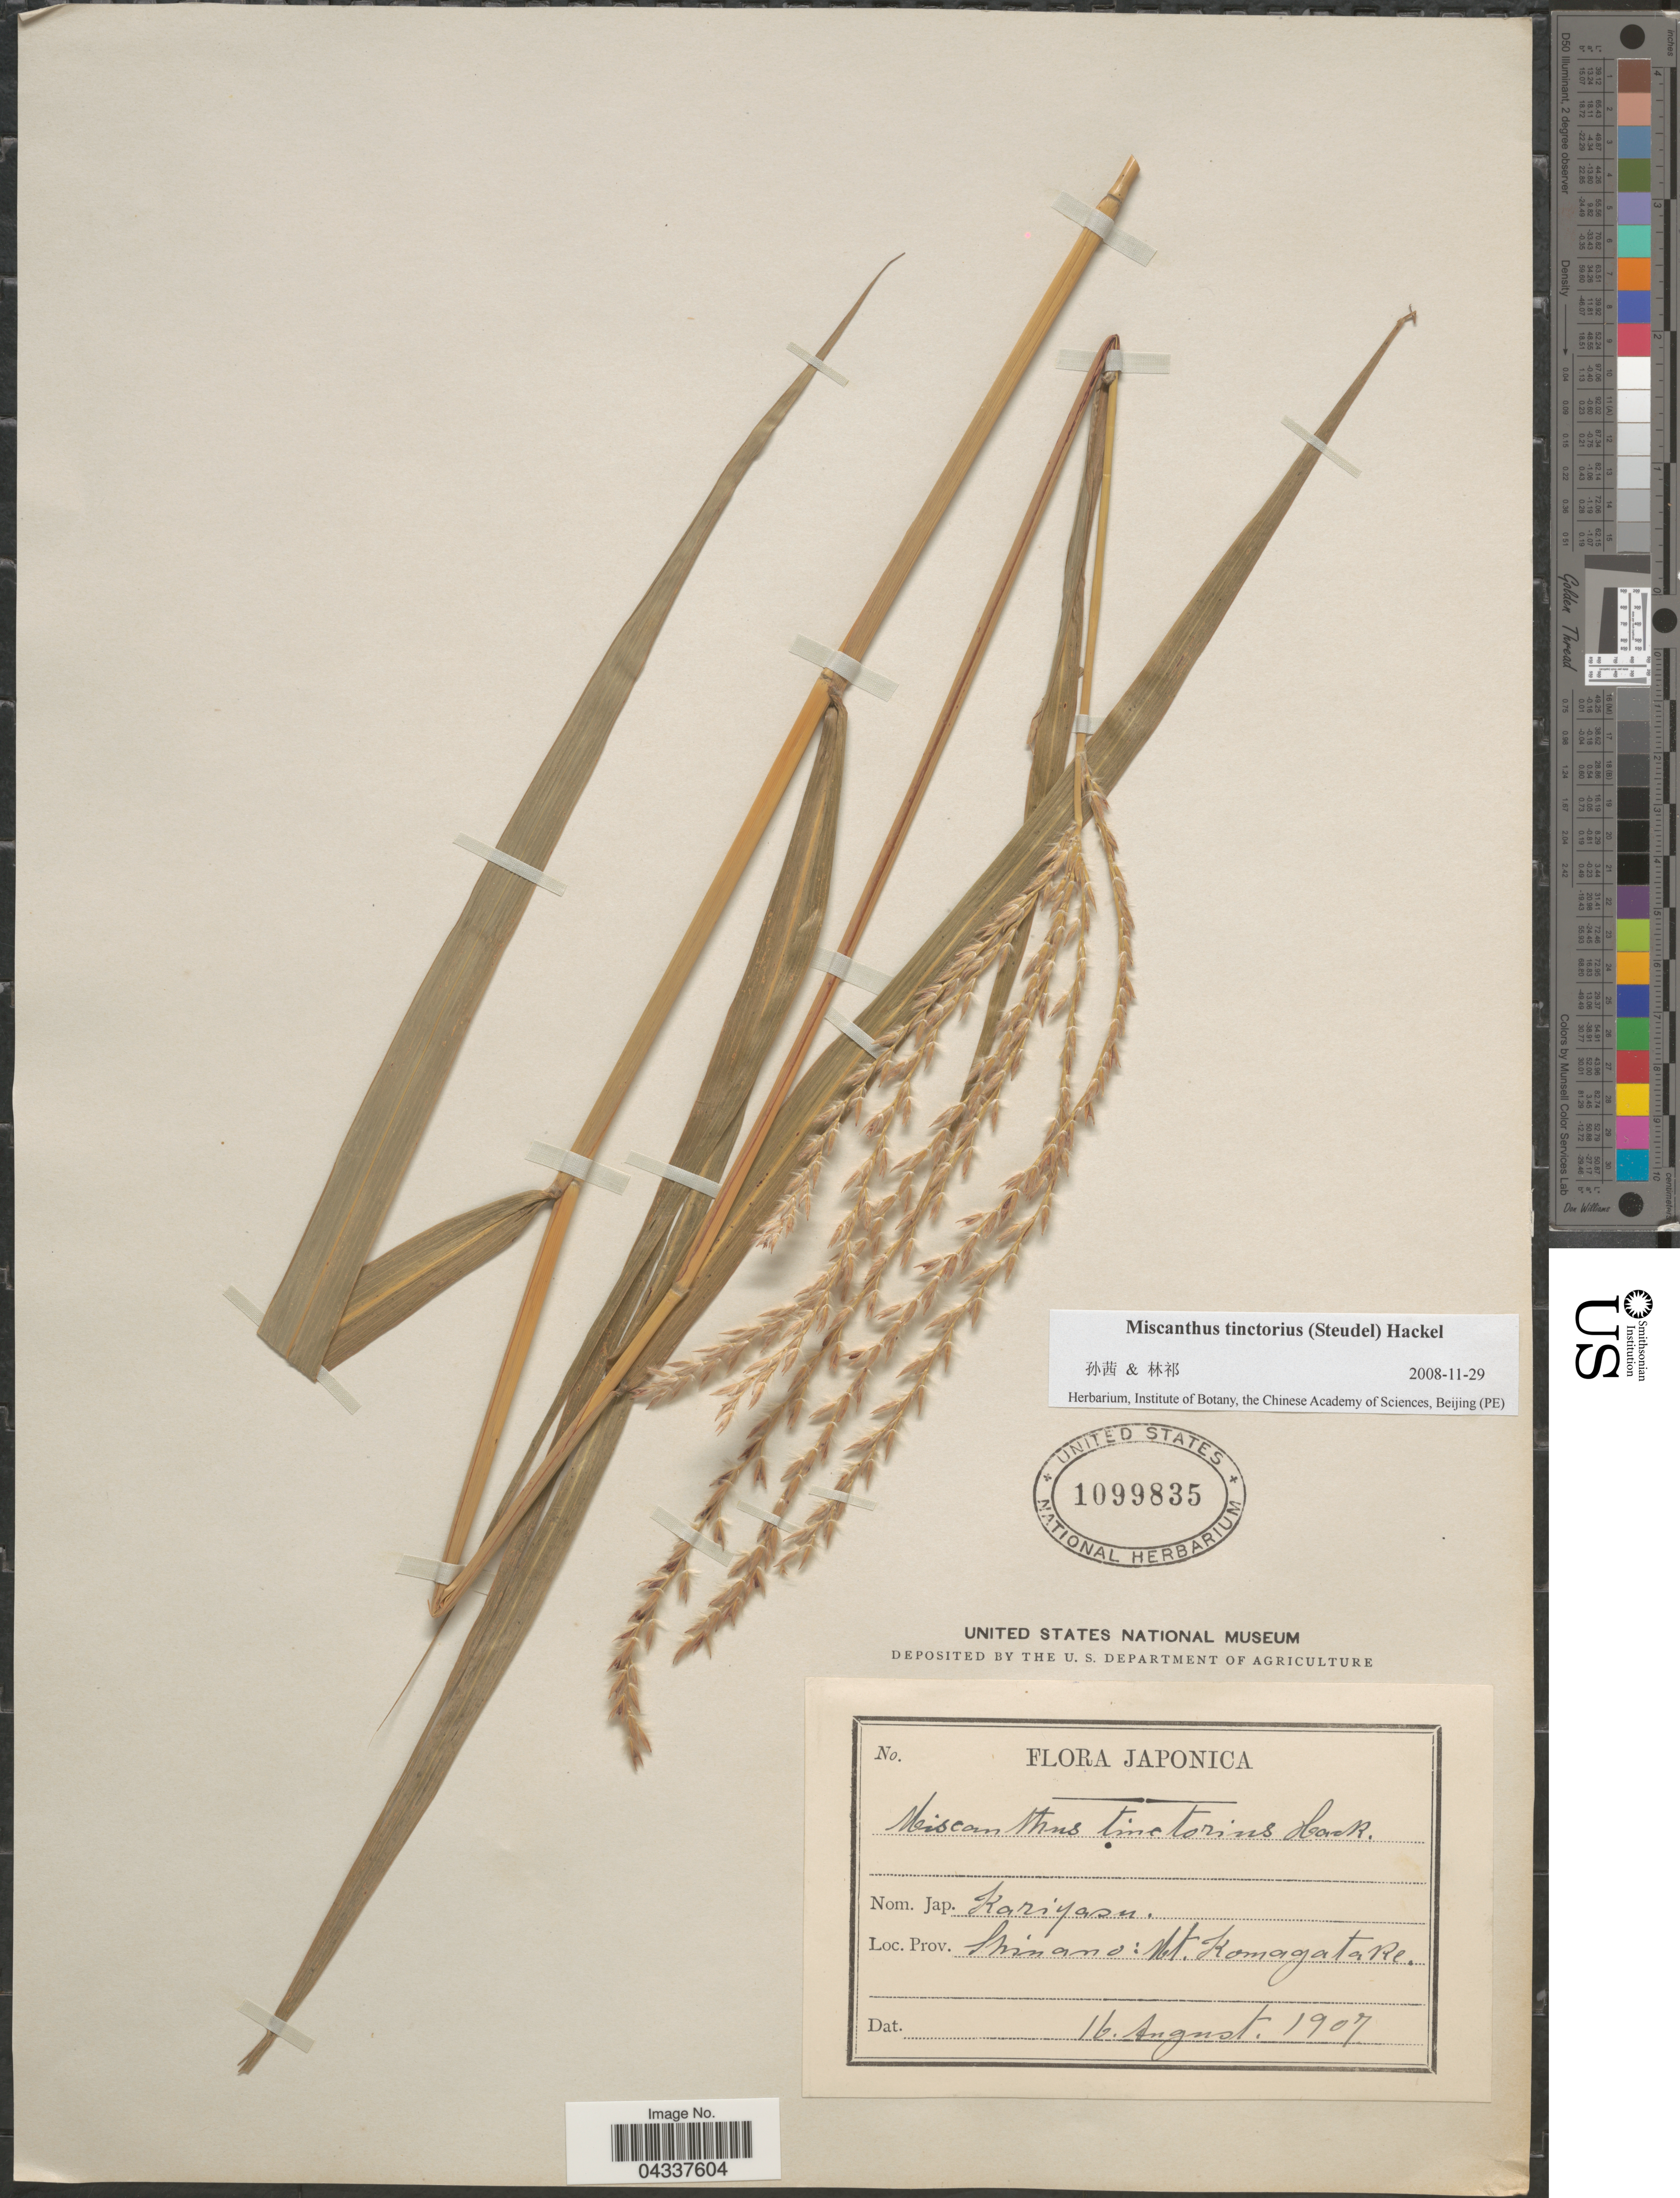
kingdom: Plantae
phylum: Tracheophyta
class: Liliopsida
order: Poales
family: Poaceae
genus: Miscanthus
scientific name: Miscanthus tinctorius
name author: (Steud.) Hack.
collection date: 1907-08-16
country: Japan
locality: Prov. Shinano: Mt. Komagatare.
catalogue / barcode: US 1099835